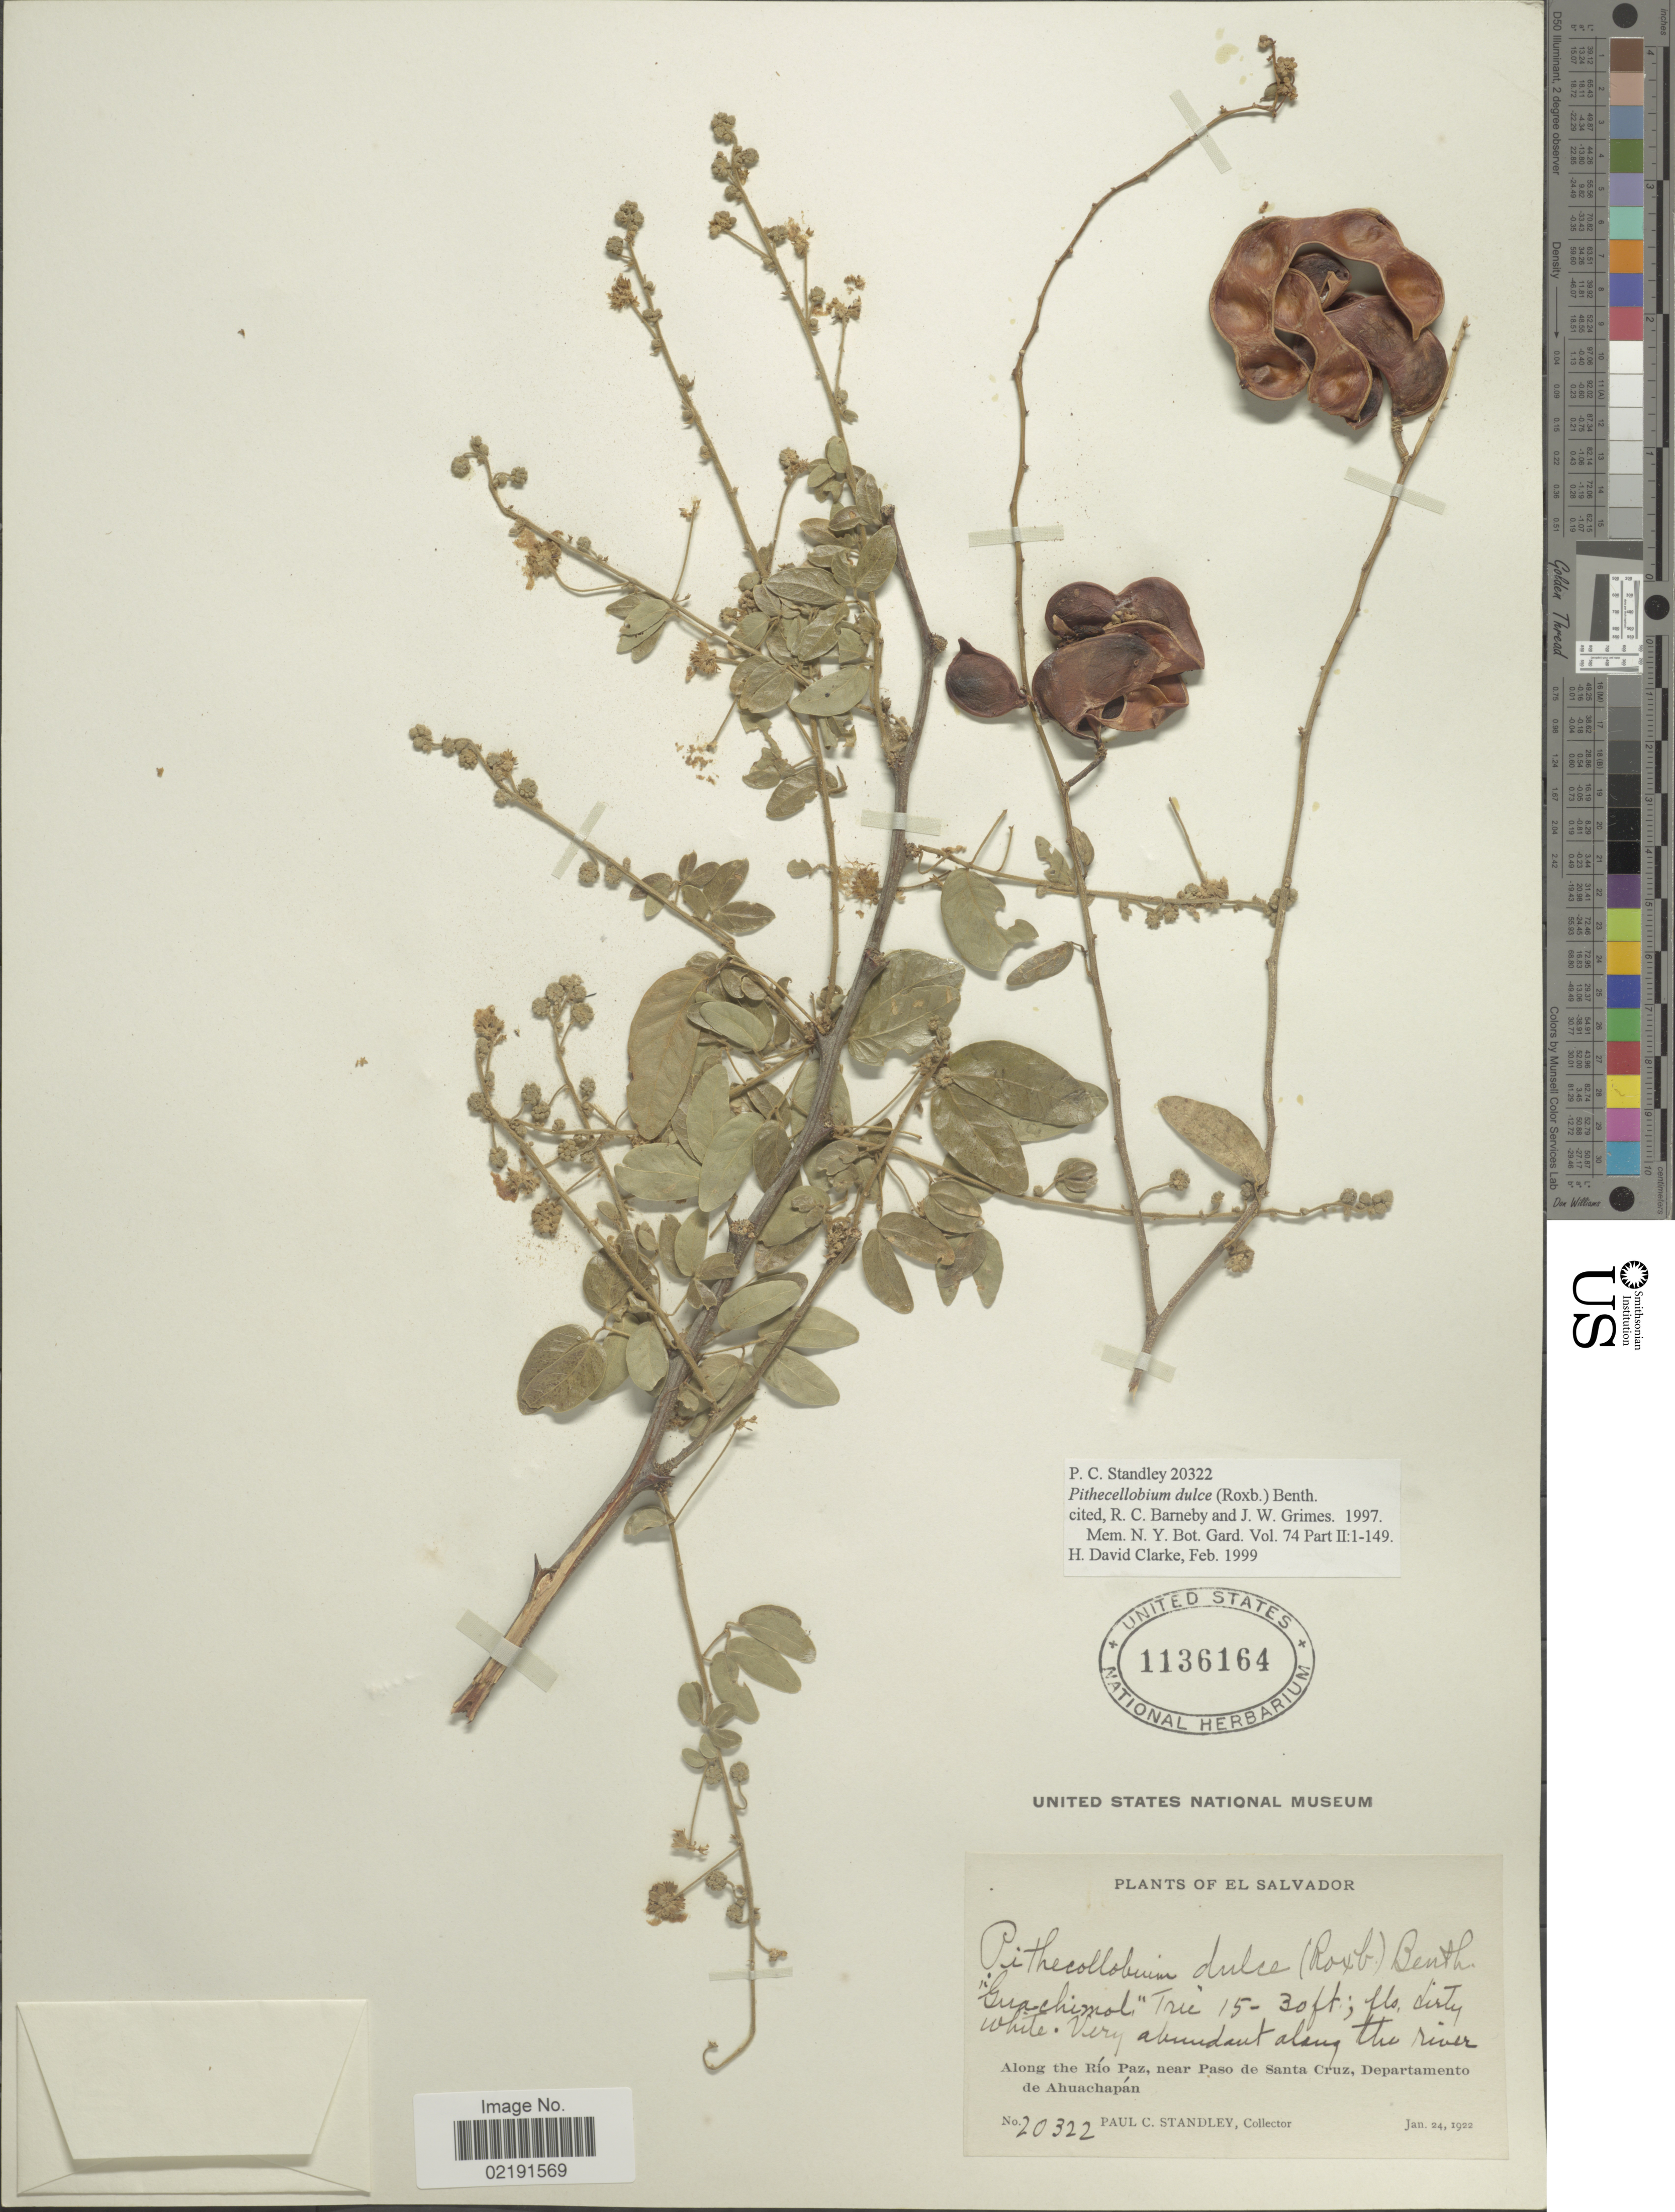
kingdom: Plantae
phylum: Tracheophyta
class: Magnoliopsida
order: Fabales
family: Fabaceae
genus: Pithecellobium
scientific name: Pithecellobium dulce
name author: (Roxb.) Benth.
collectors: P. C. Standley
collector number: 20322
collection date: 1922-01-24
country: El Salvador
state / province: Ahuachapan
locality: Along the Río Paz, near Paso de Santa Cruz, Departamento de Ahuachapán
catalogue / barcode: US 1136164